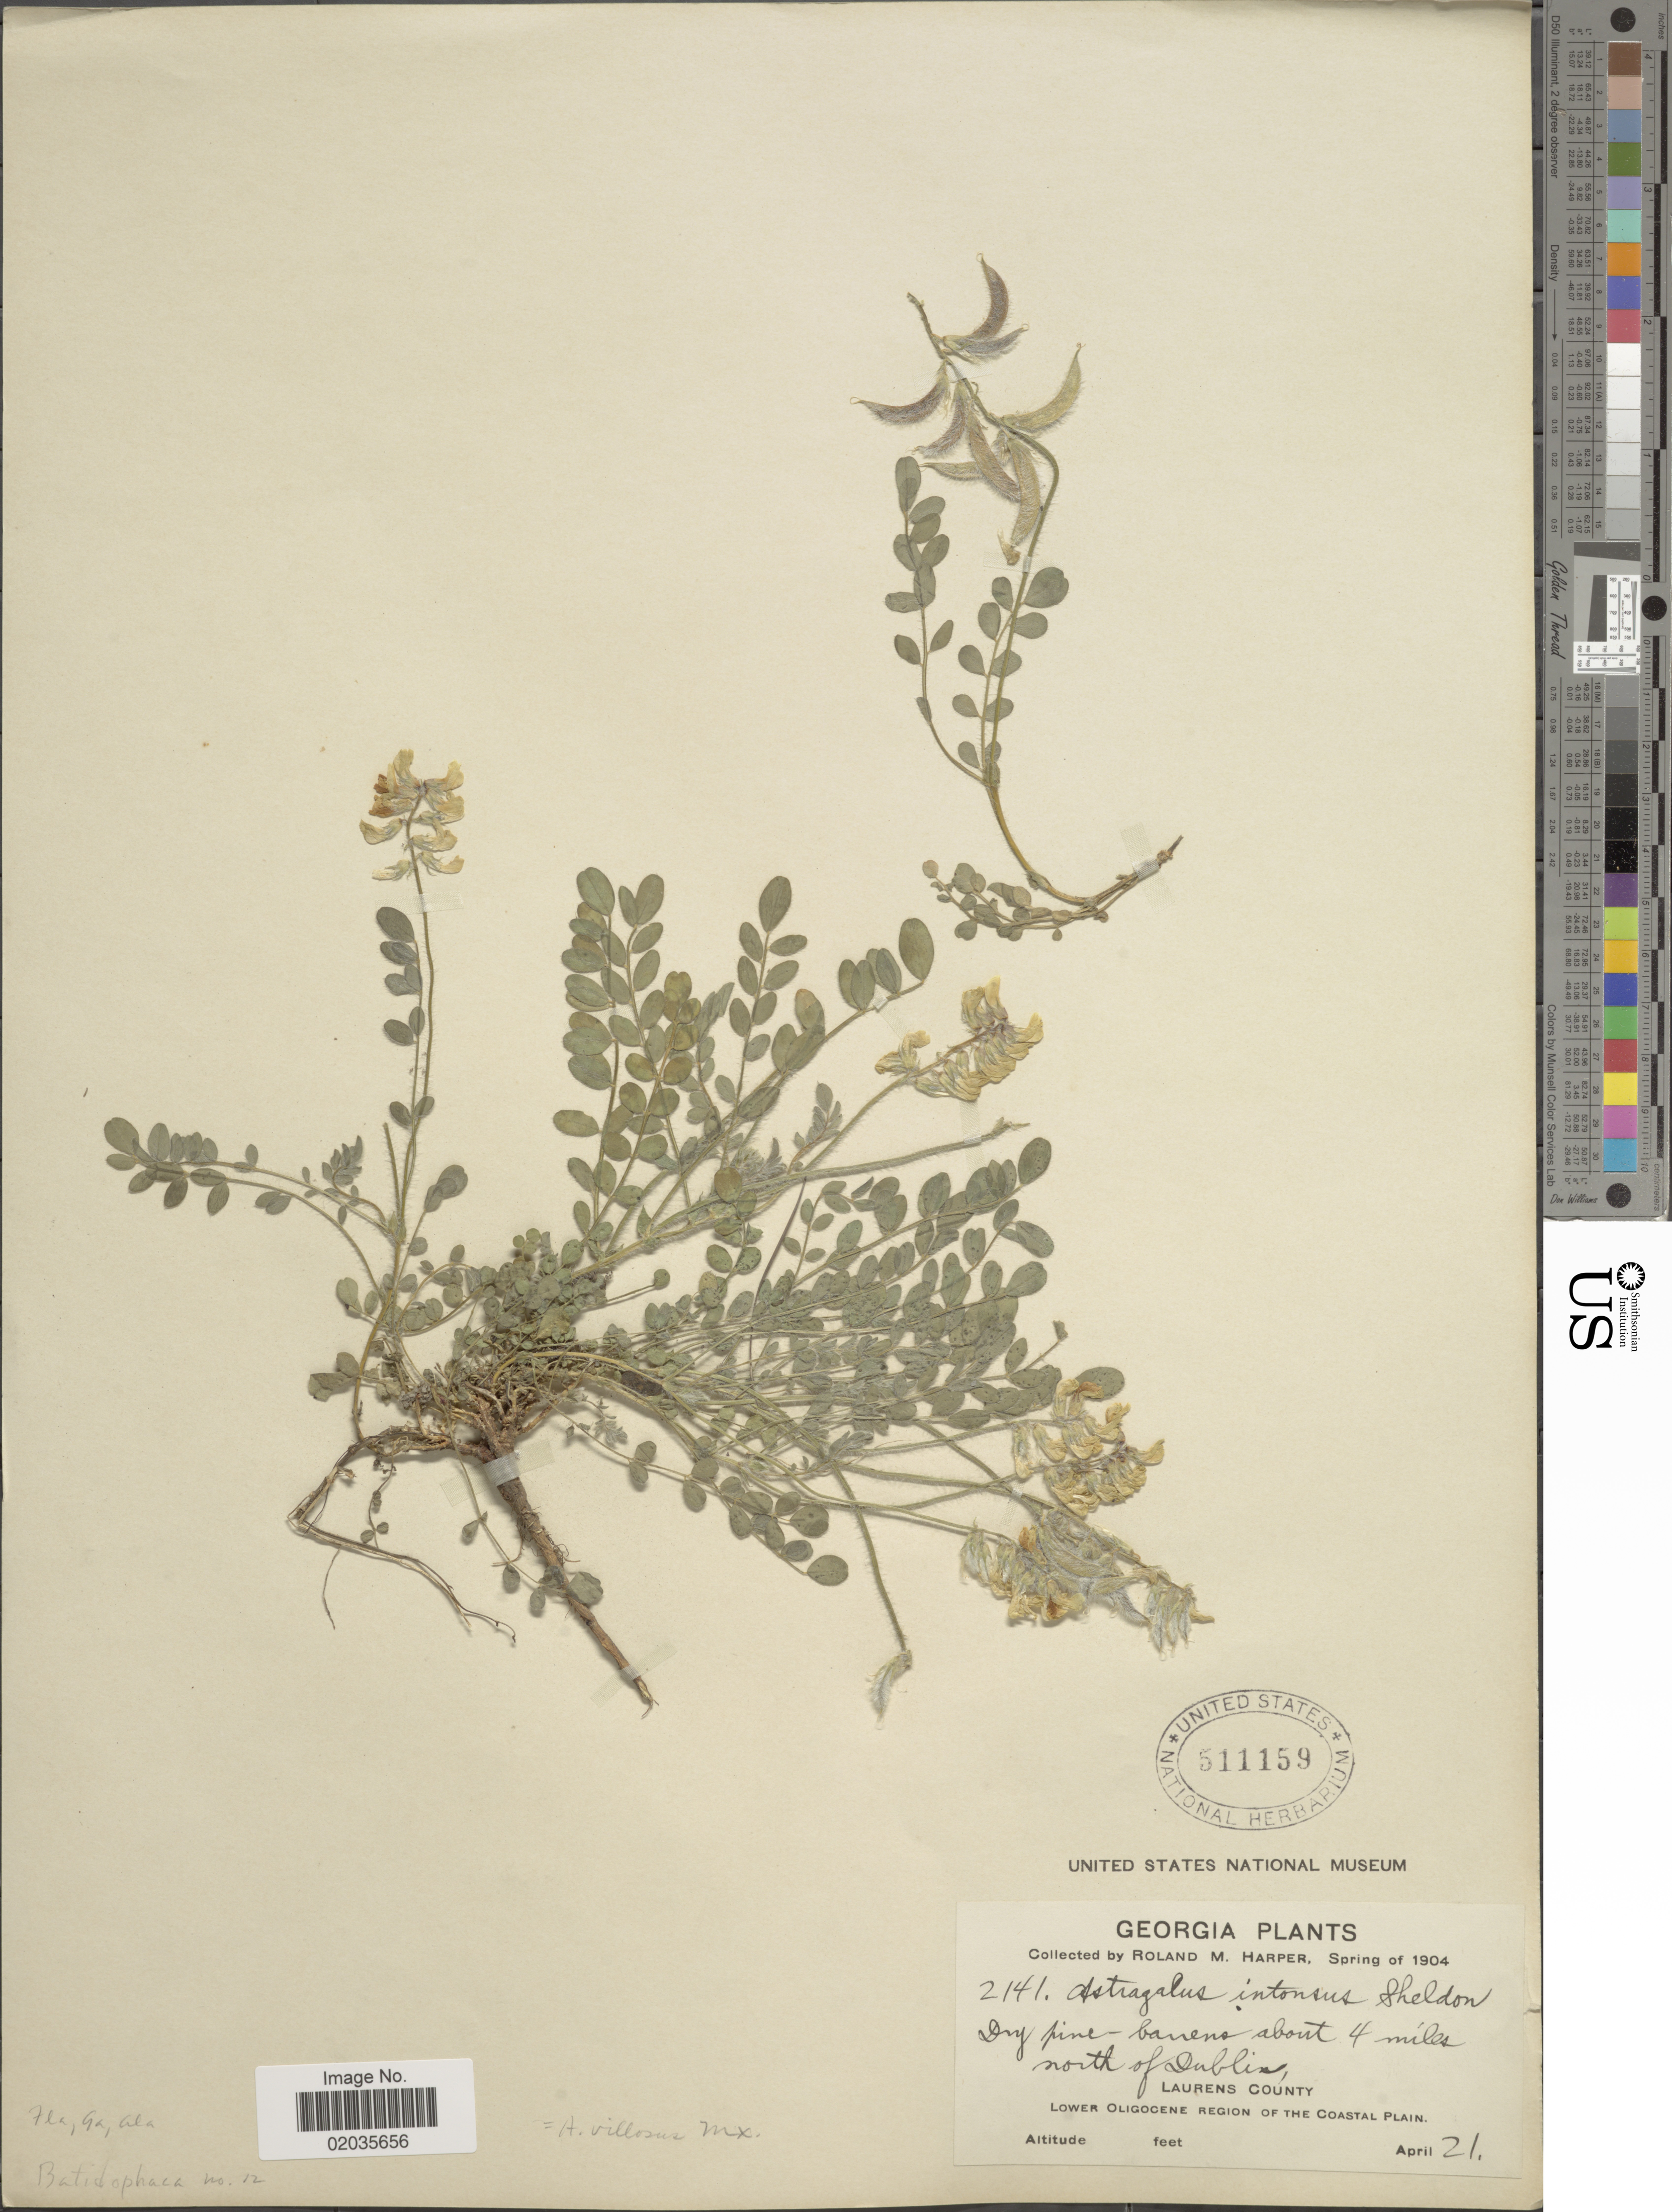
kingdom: Plantae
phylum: Tracheophyta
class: Magnoliopsida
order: Fabales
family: Fabaceae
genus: Astragalus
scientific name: Astragalus villosus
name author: Michx.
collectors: R. M. Harper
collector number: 2141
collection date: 1904-04-21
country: United States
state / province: Georgia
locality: About 4 miles north of Dublin, Laurens Co. Lower Oligocene Region of the Coastal Plain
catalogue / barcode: US 511159